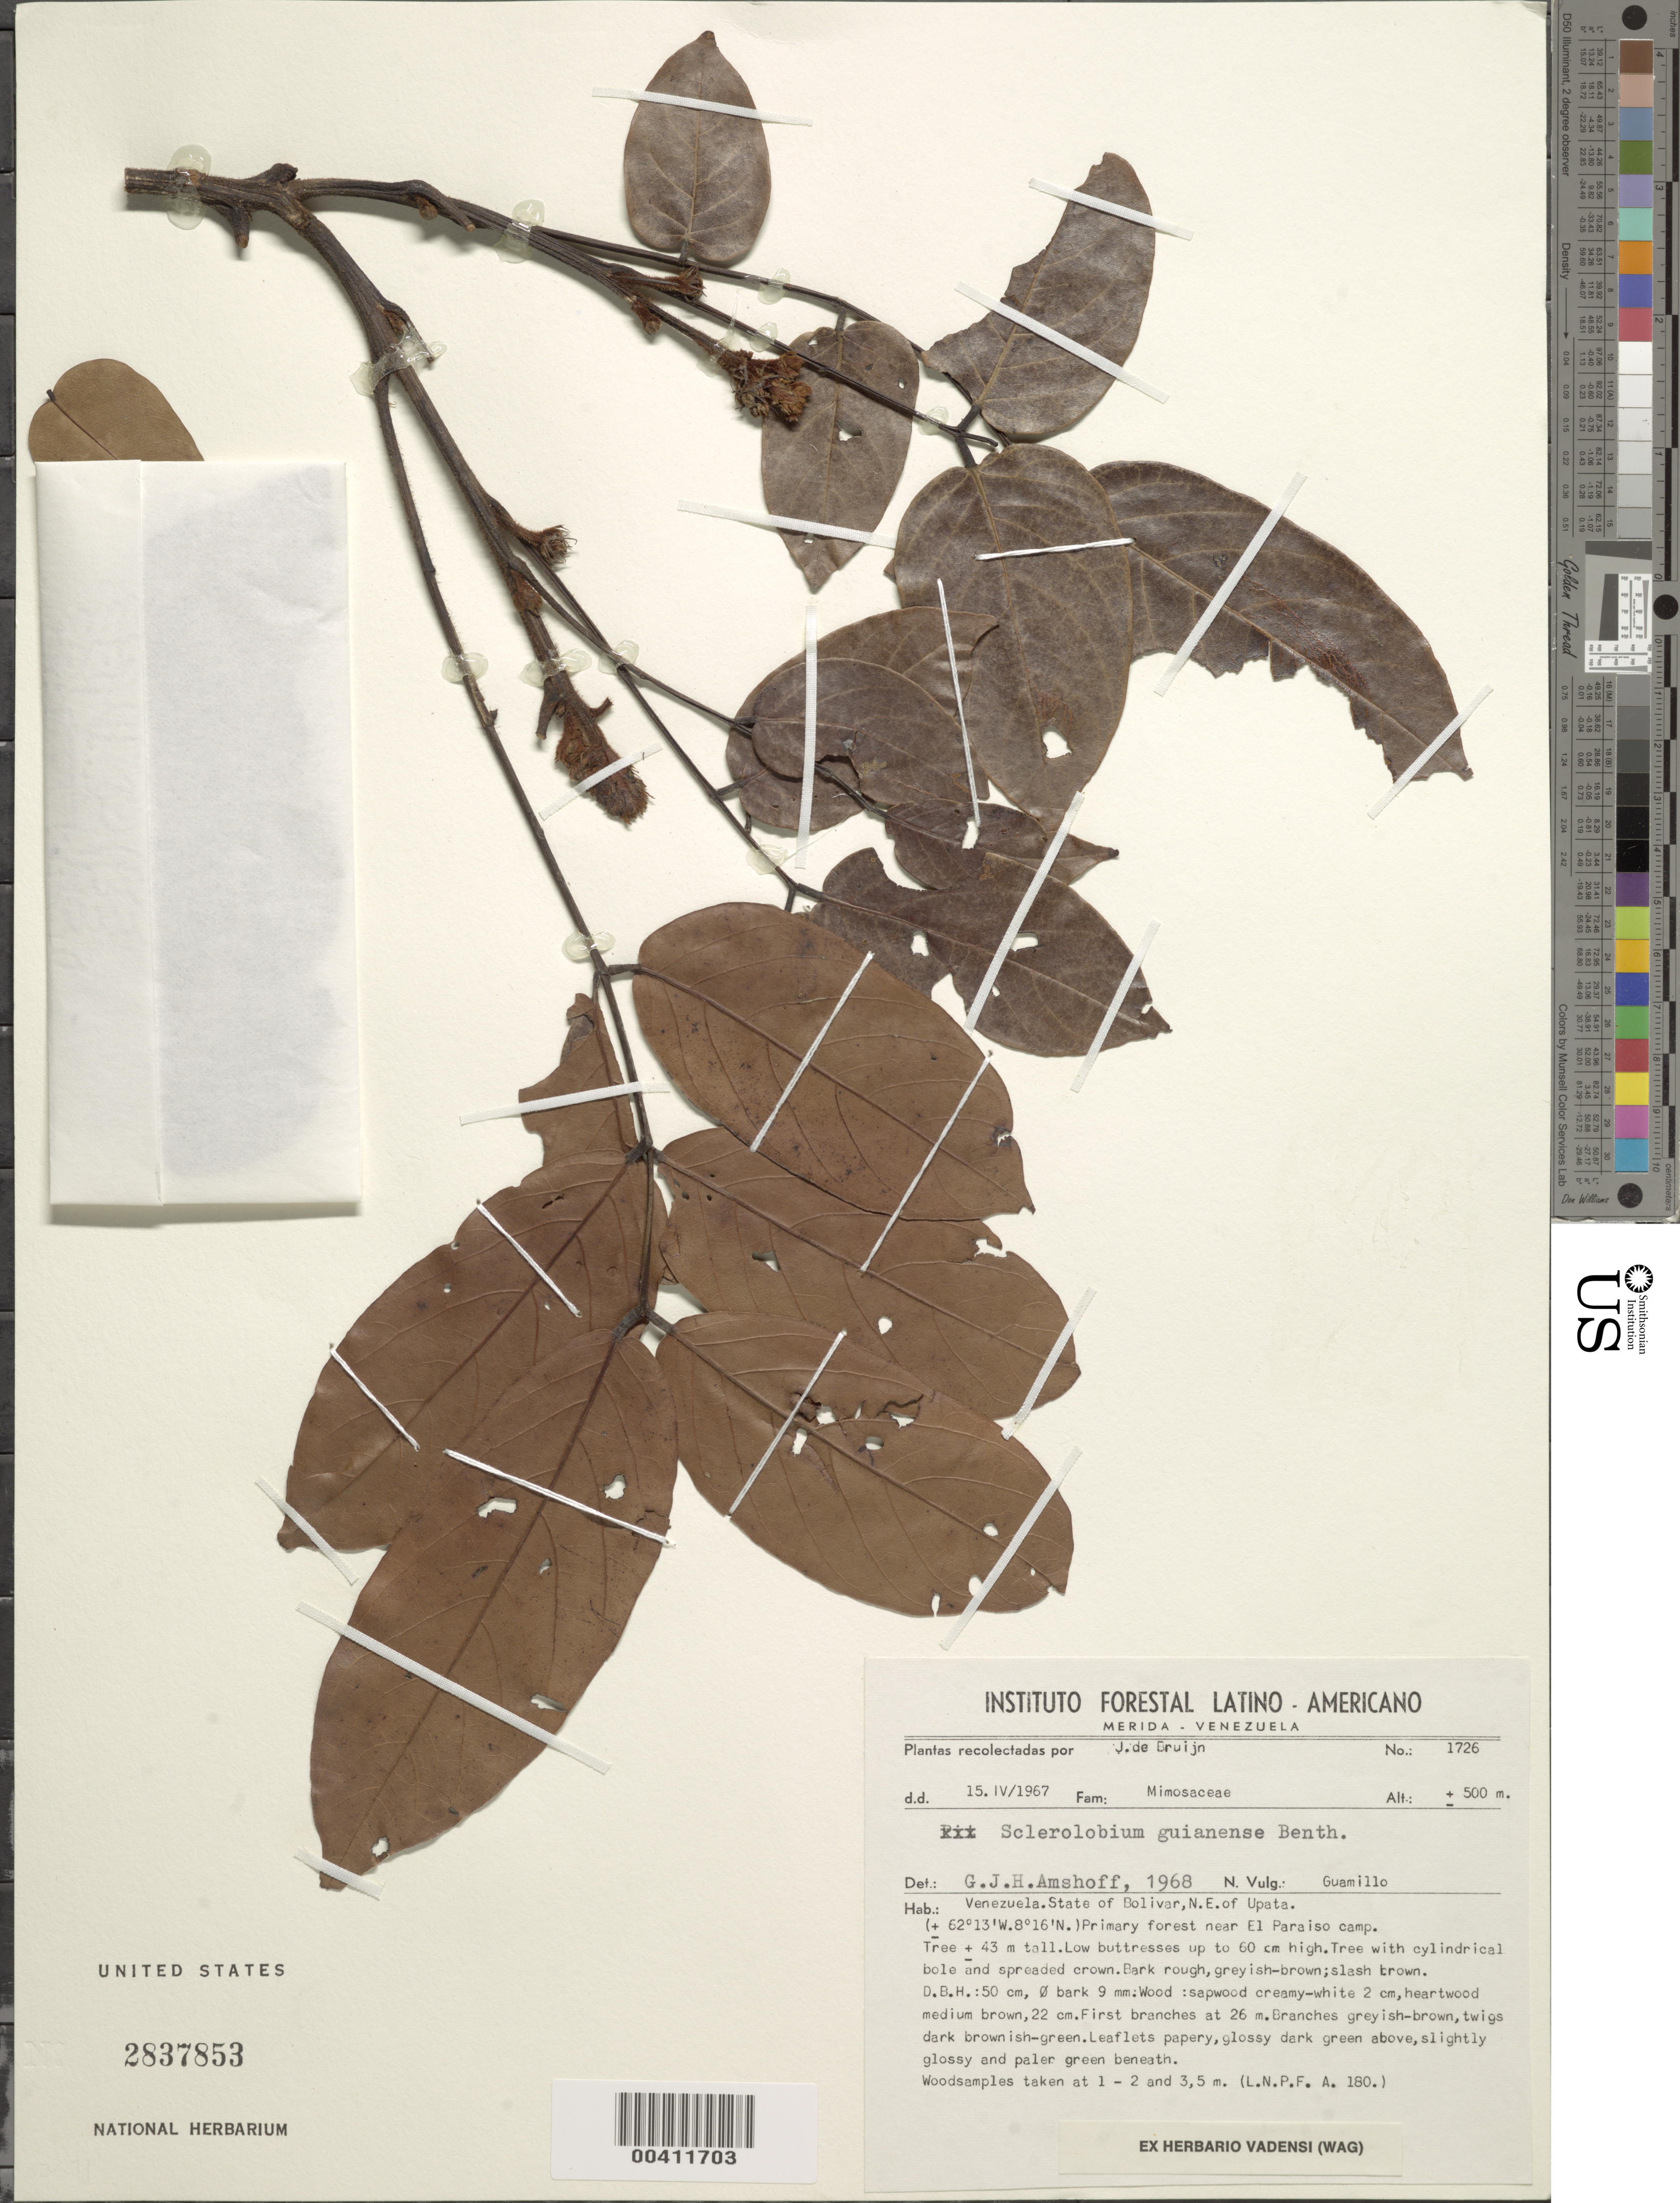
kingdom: Plantae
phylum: Tracheophyta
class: Magnoliopsida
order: Fabales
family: Fabaceae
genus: Tachigali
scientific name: Tachigali guianensis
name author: (Benth.) Zarucchi & Herend.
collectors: J. Bruijn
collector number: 1726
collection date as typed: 15 Apr 1967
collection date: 1967-04-15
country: Venezuela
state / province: Bolivar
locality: Ne of upata, near el paraiso camp.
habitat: Primary forest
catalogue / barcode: US 2837853